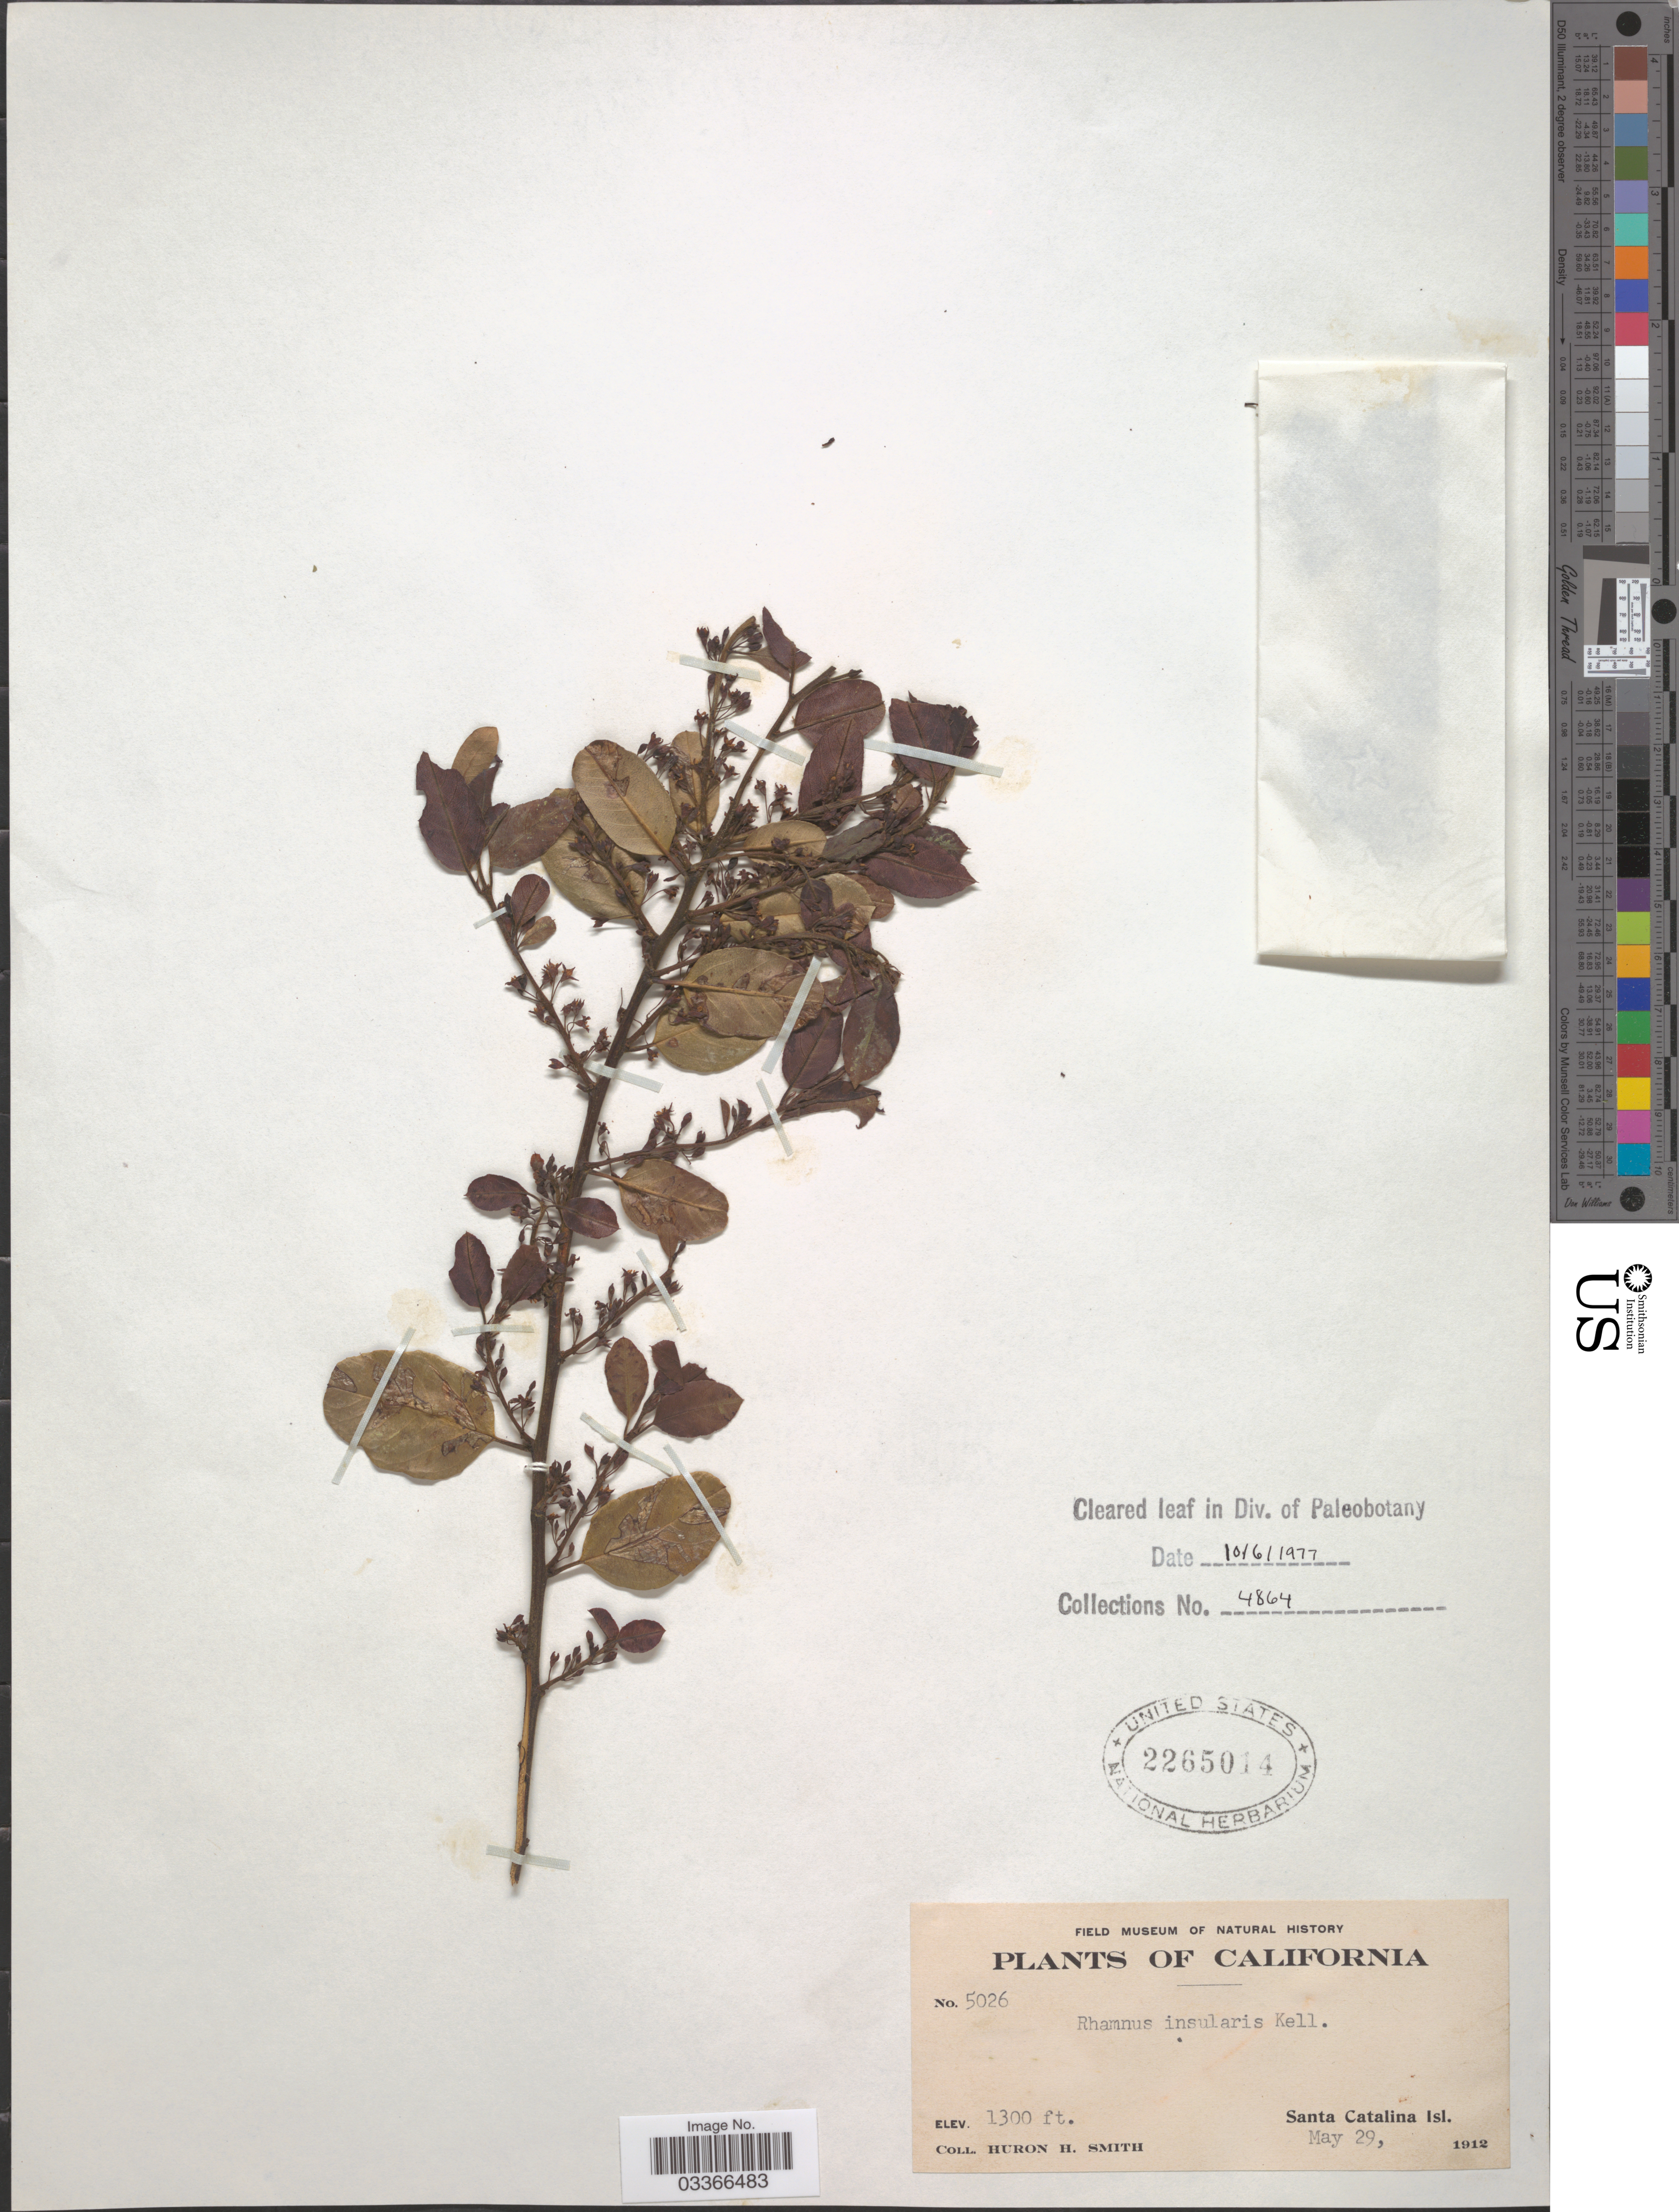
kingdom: Plantae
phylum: Tracheophyta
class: Magnoliopsida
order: Rosales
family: Rhamnaceae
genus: Rhamnus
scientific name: Rhamnus insularis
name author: Greene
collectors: Huron H. Smith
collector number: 5026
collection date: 1912-05-29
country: United States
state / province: California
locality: Santa Catalina Isl.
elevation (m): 396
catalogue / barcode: US 2265014